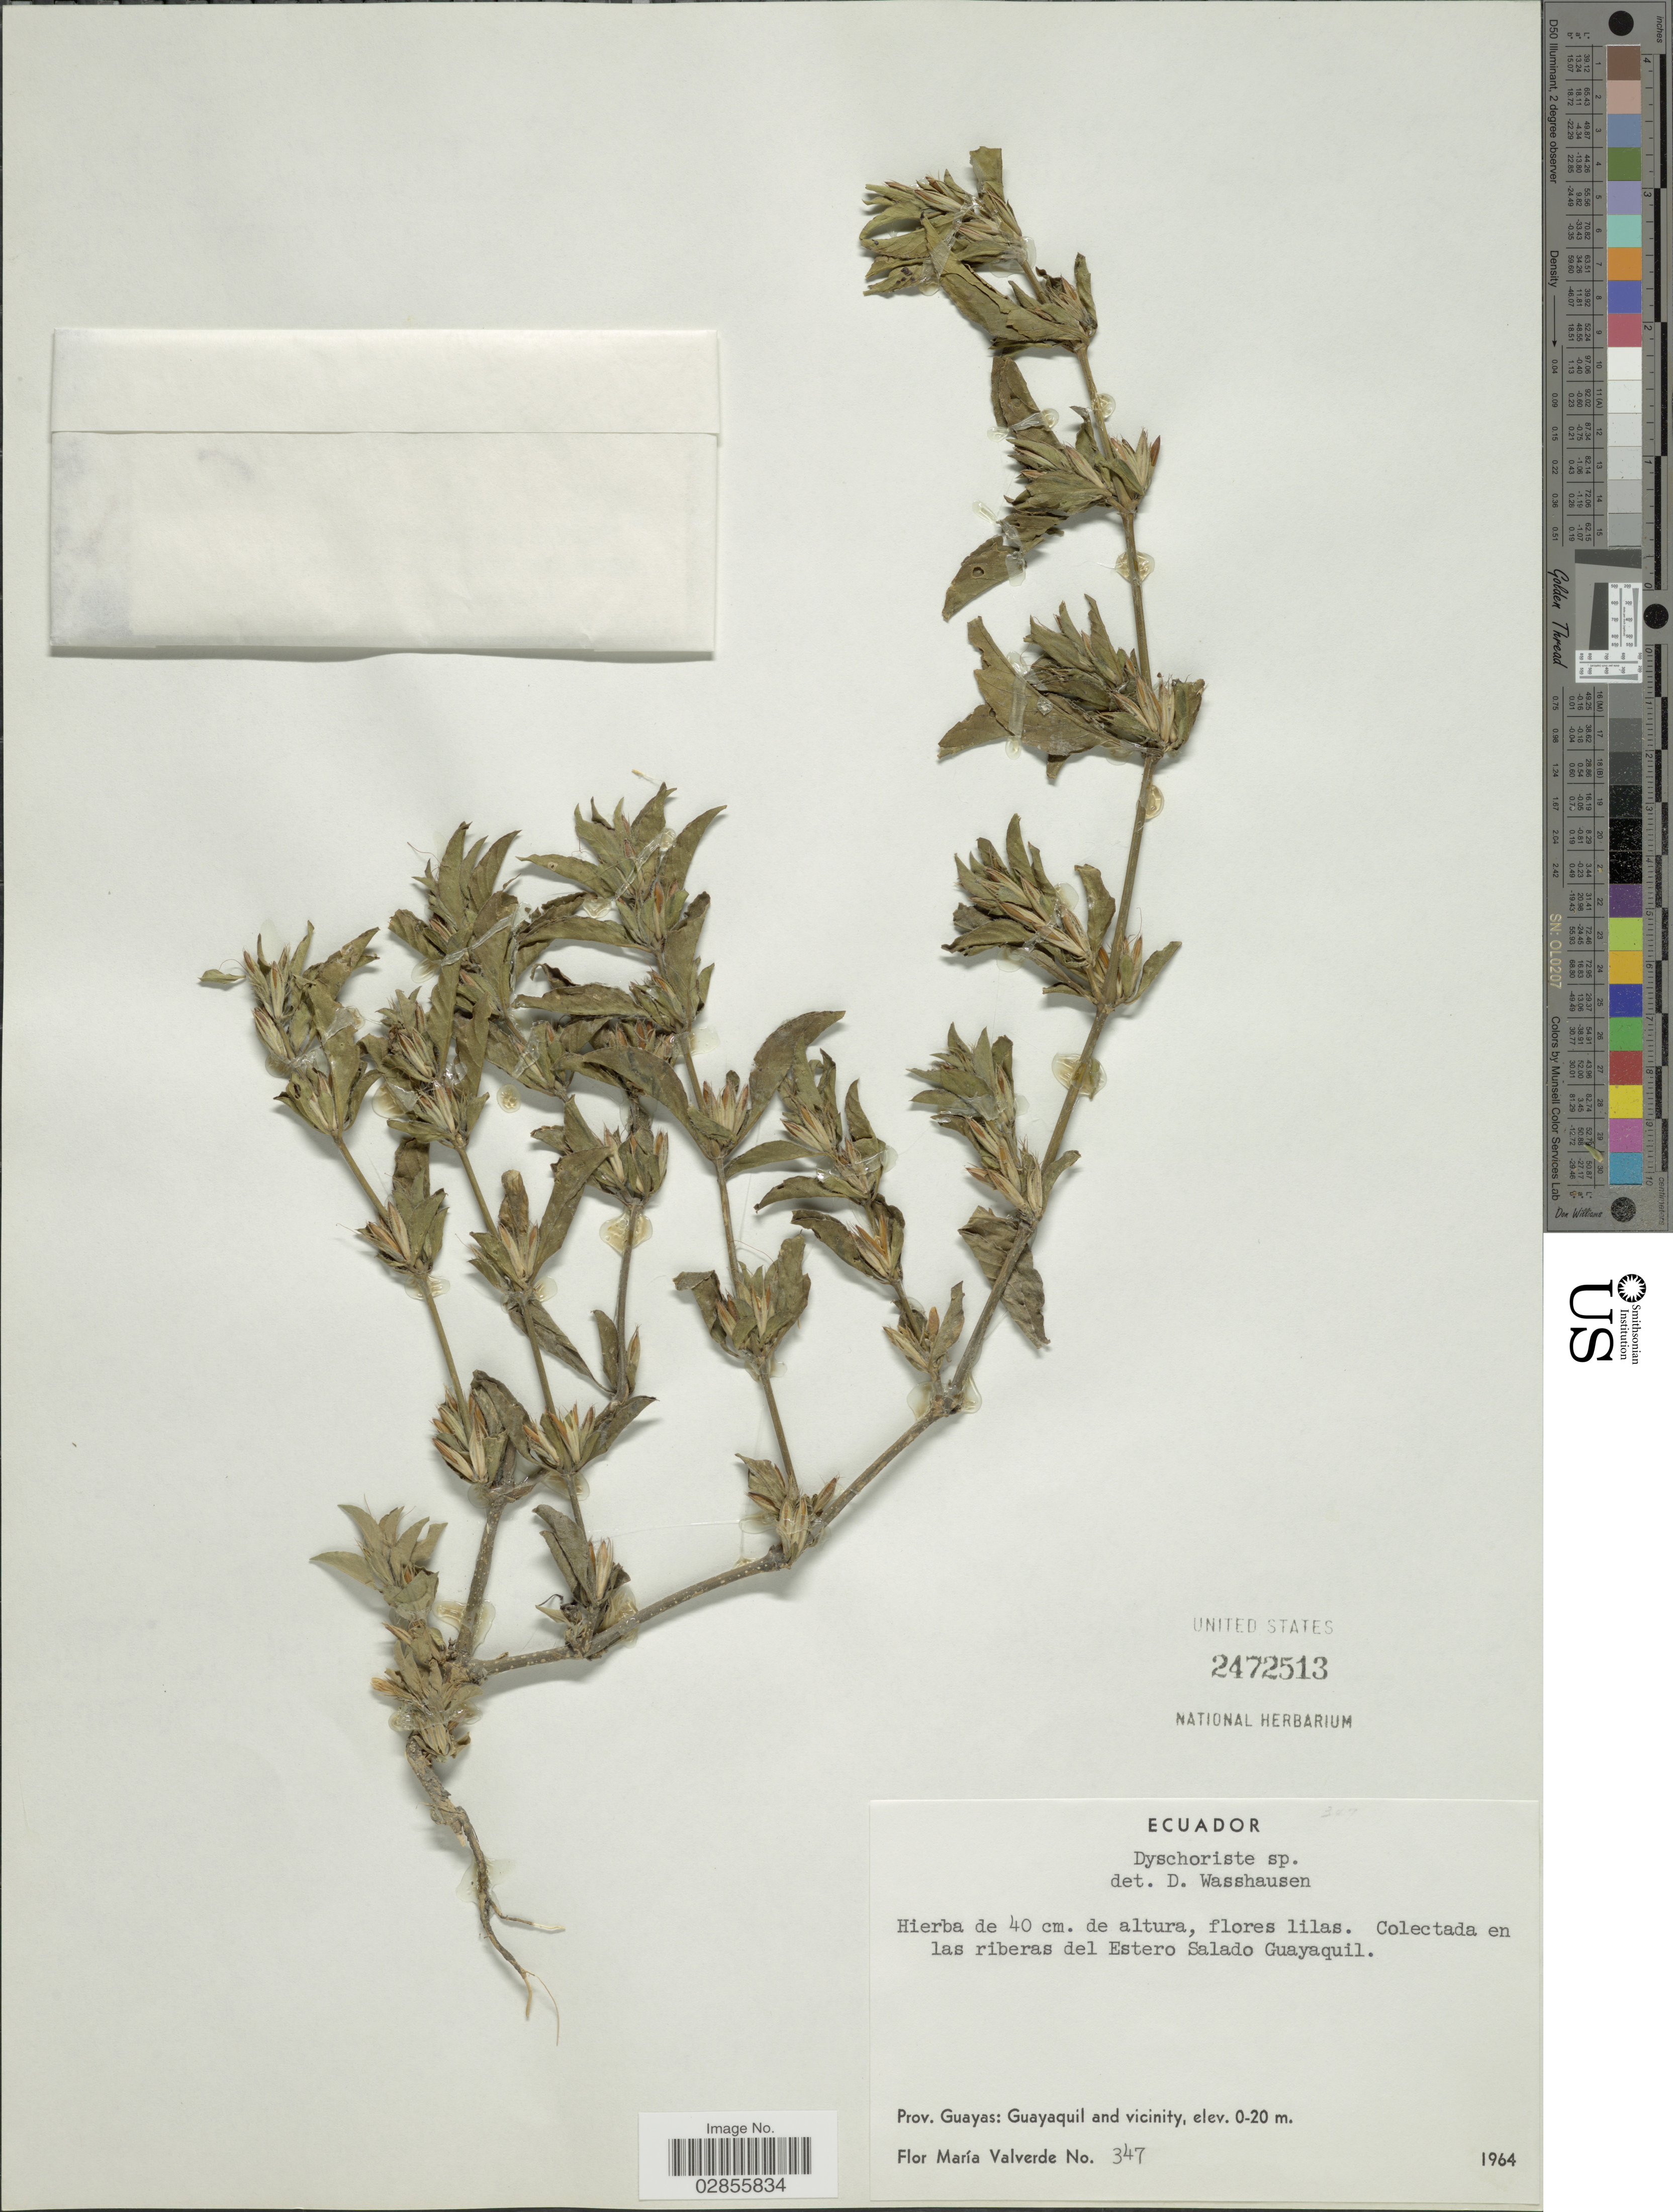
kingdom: Plantae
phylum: Tracheophyta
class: Magnoliopsida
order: Lamiales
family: Acanthaceae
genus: Dyschoriste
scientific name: Dyschoriste sp.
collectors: F. M. Valverde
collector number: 347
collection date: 1964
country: Ecuador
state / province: Guayas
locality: En las riberas del Estero Salado Guayaquil. Prov. Guayas: Guayaquil and vicinity.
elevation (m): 0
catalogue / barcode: US 2472513